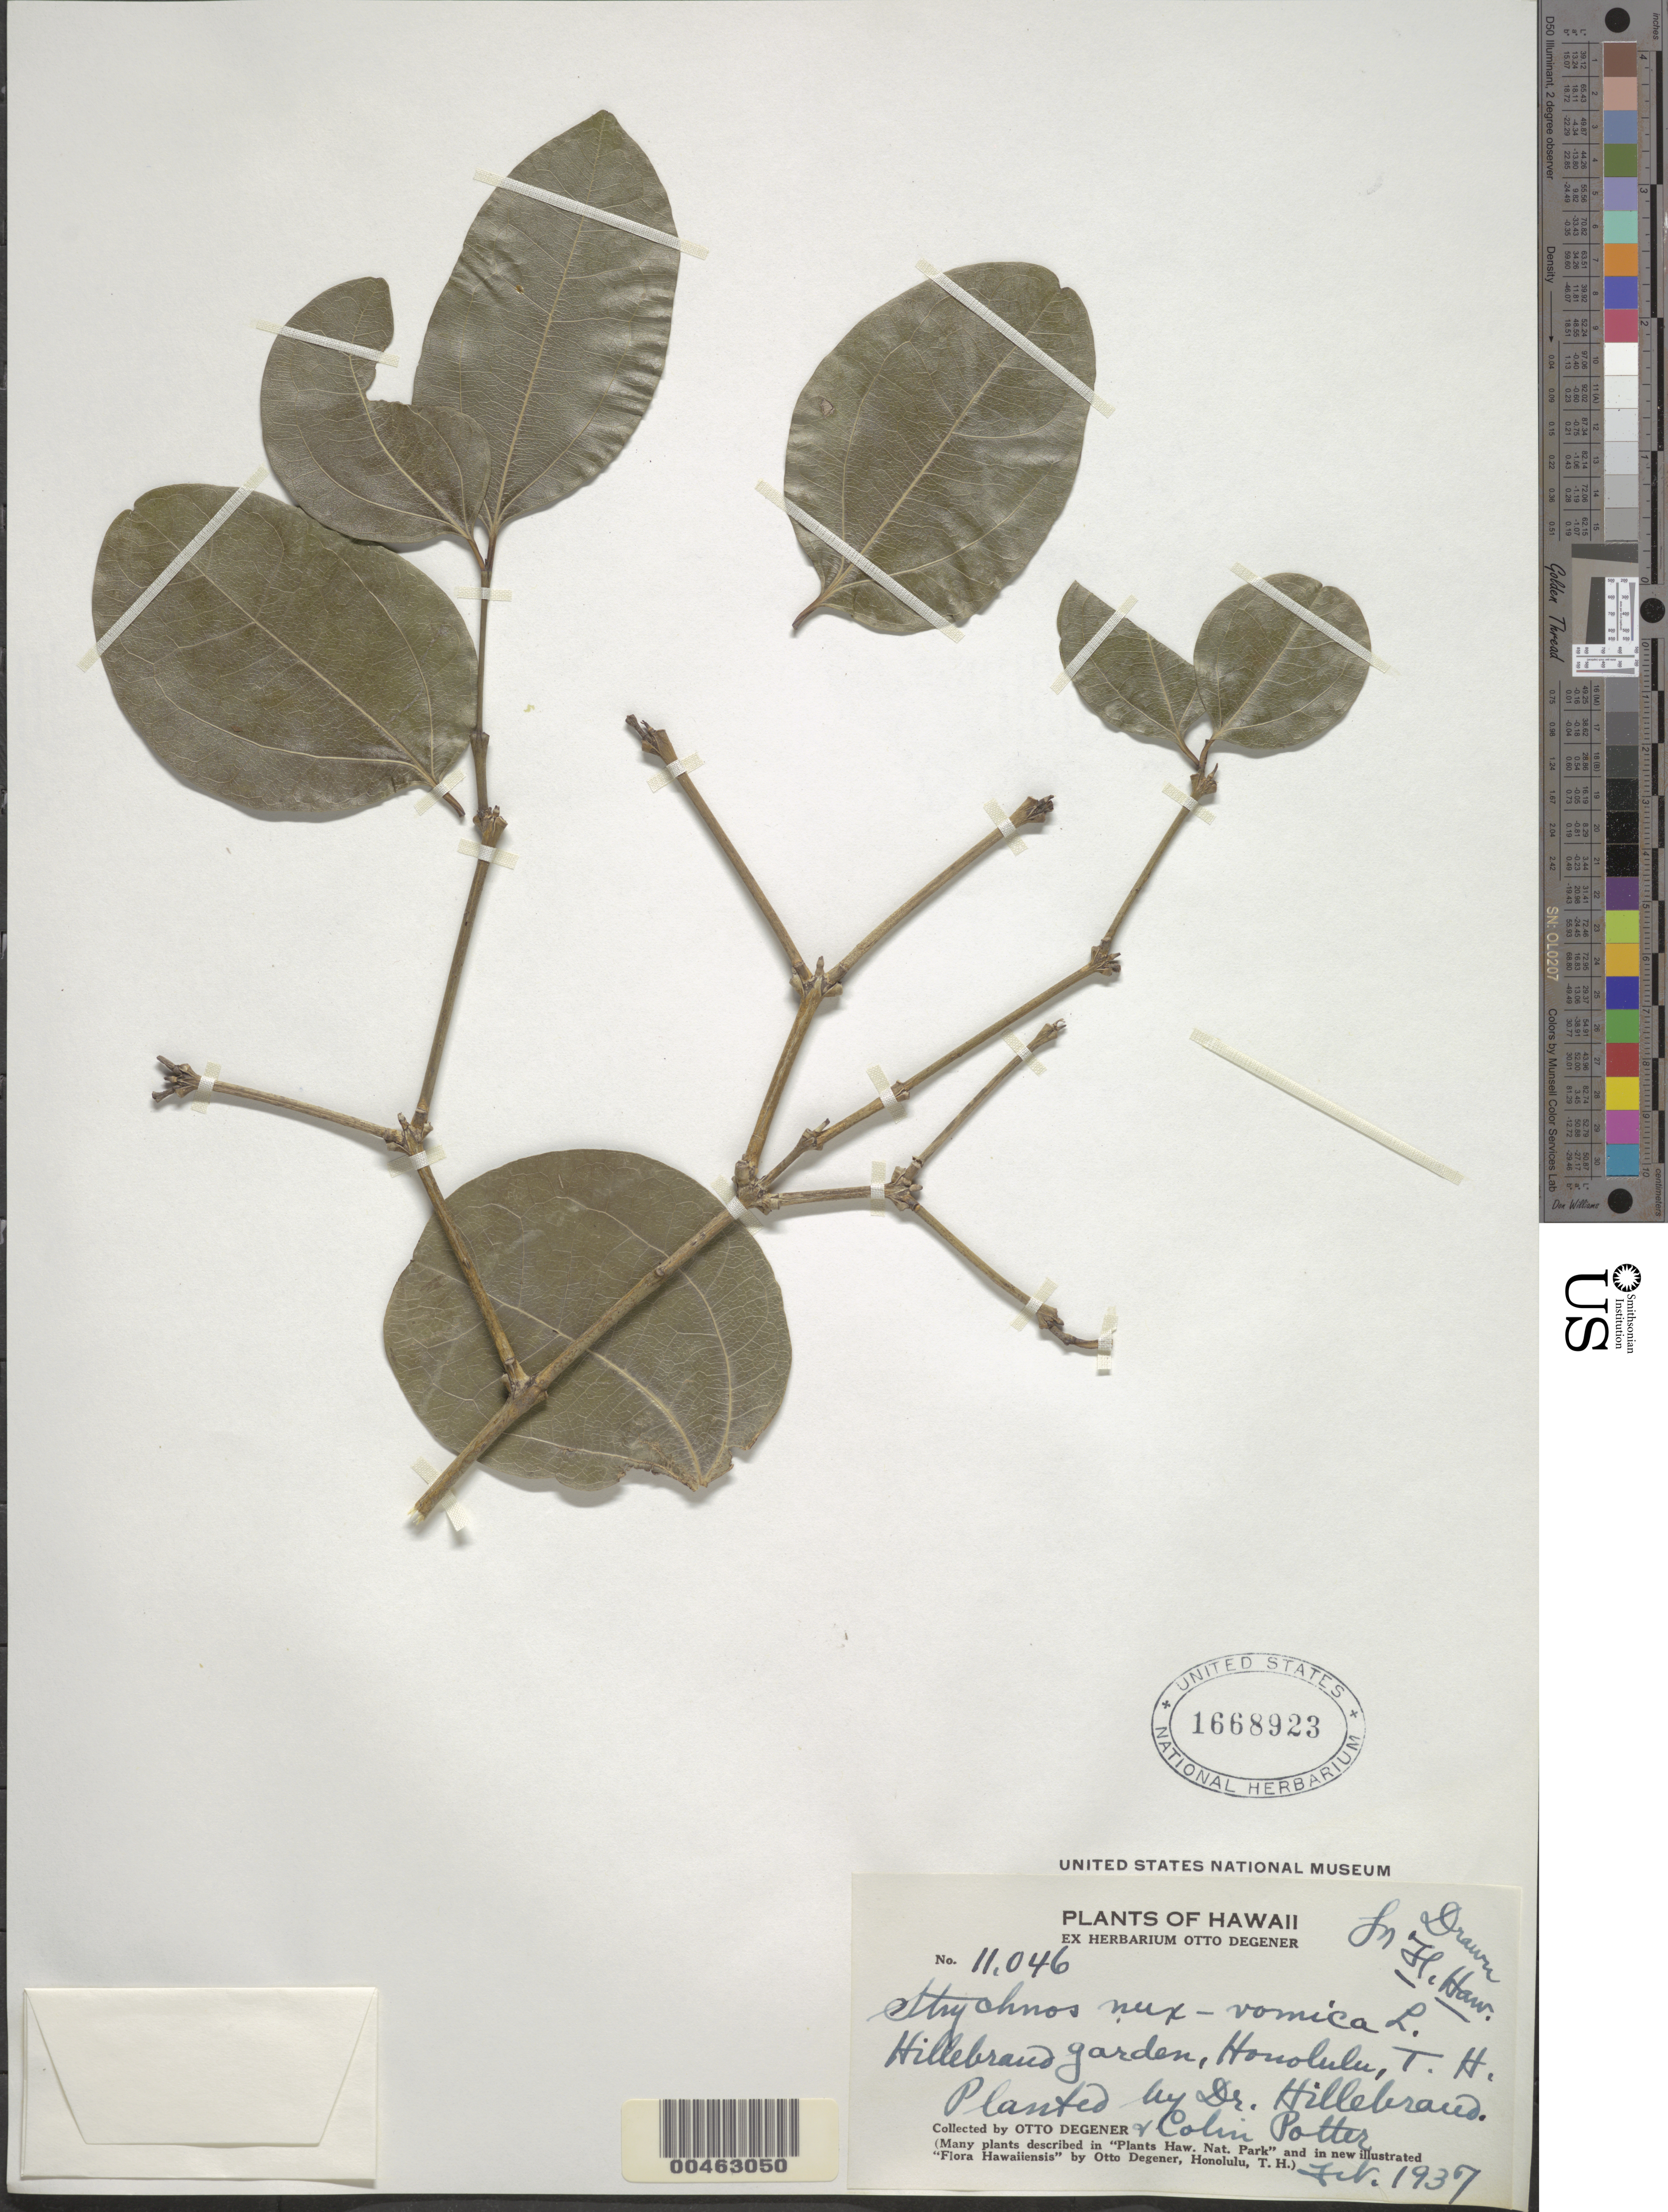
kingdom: Plantae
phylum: Tracheophyta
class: Magnoliopsida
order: Gentianales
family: Loganiaceae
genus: Strychnos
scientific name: Strychnos nux-vomica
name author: L.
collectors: O. Degener & C. Potter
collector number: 11046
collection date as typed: Feb 1937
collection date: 1937-02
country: United States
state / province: Hawaii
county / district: Honolulu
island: Oahu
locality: Hillebrand garden, Honolulu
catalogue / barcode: US 1668923